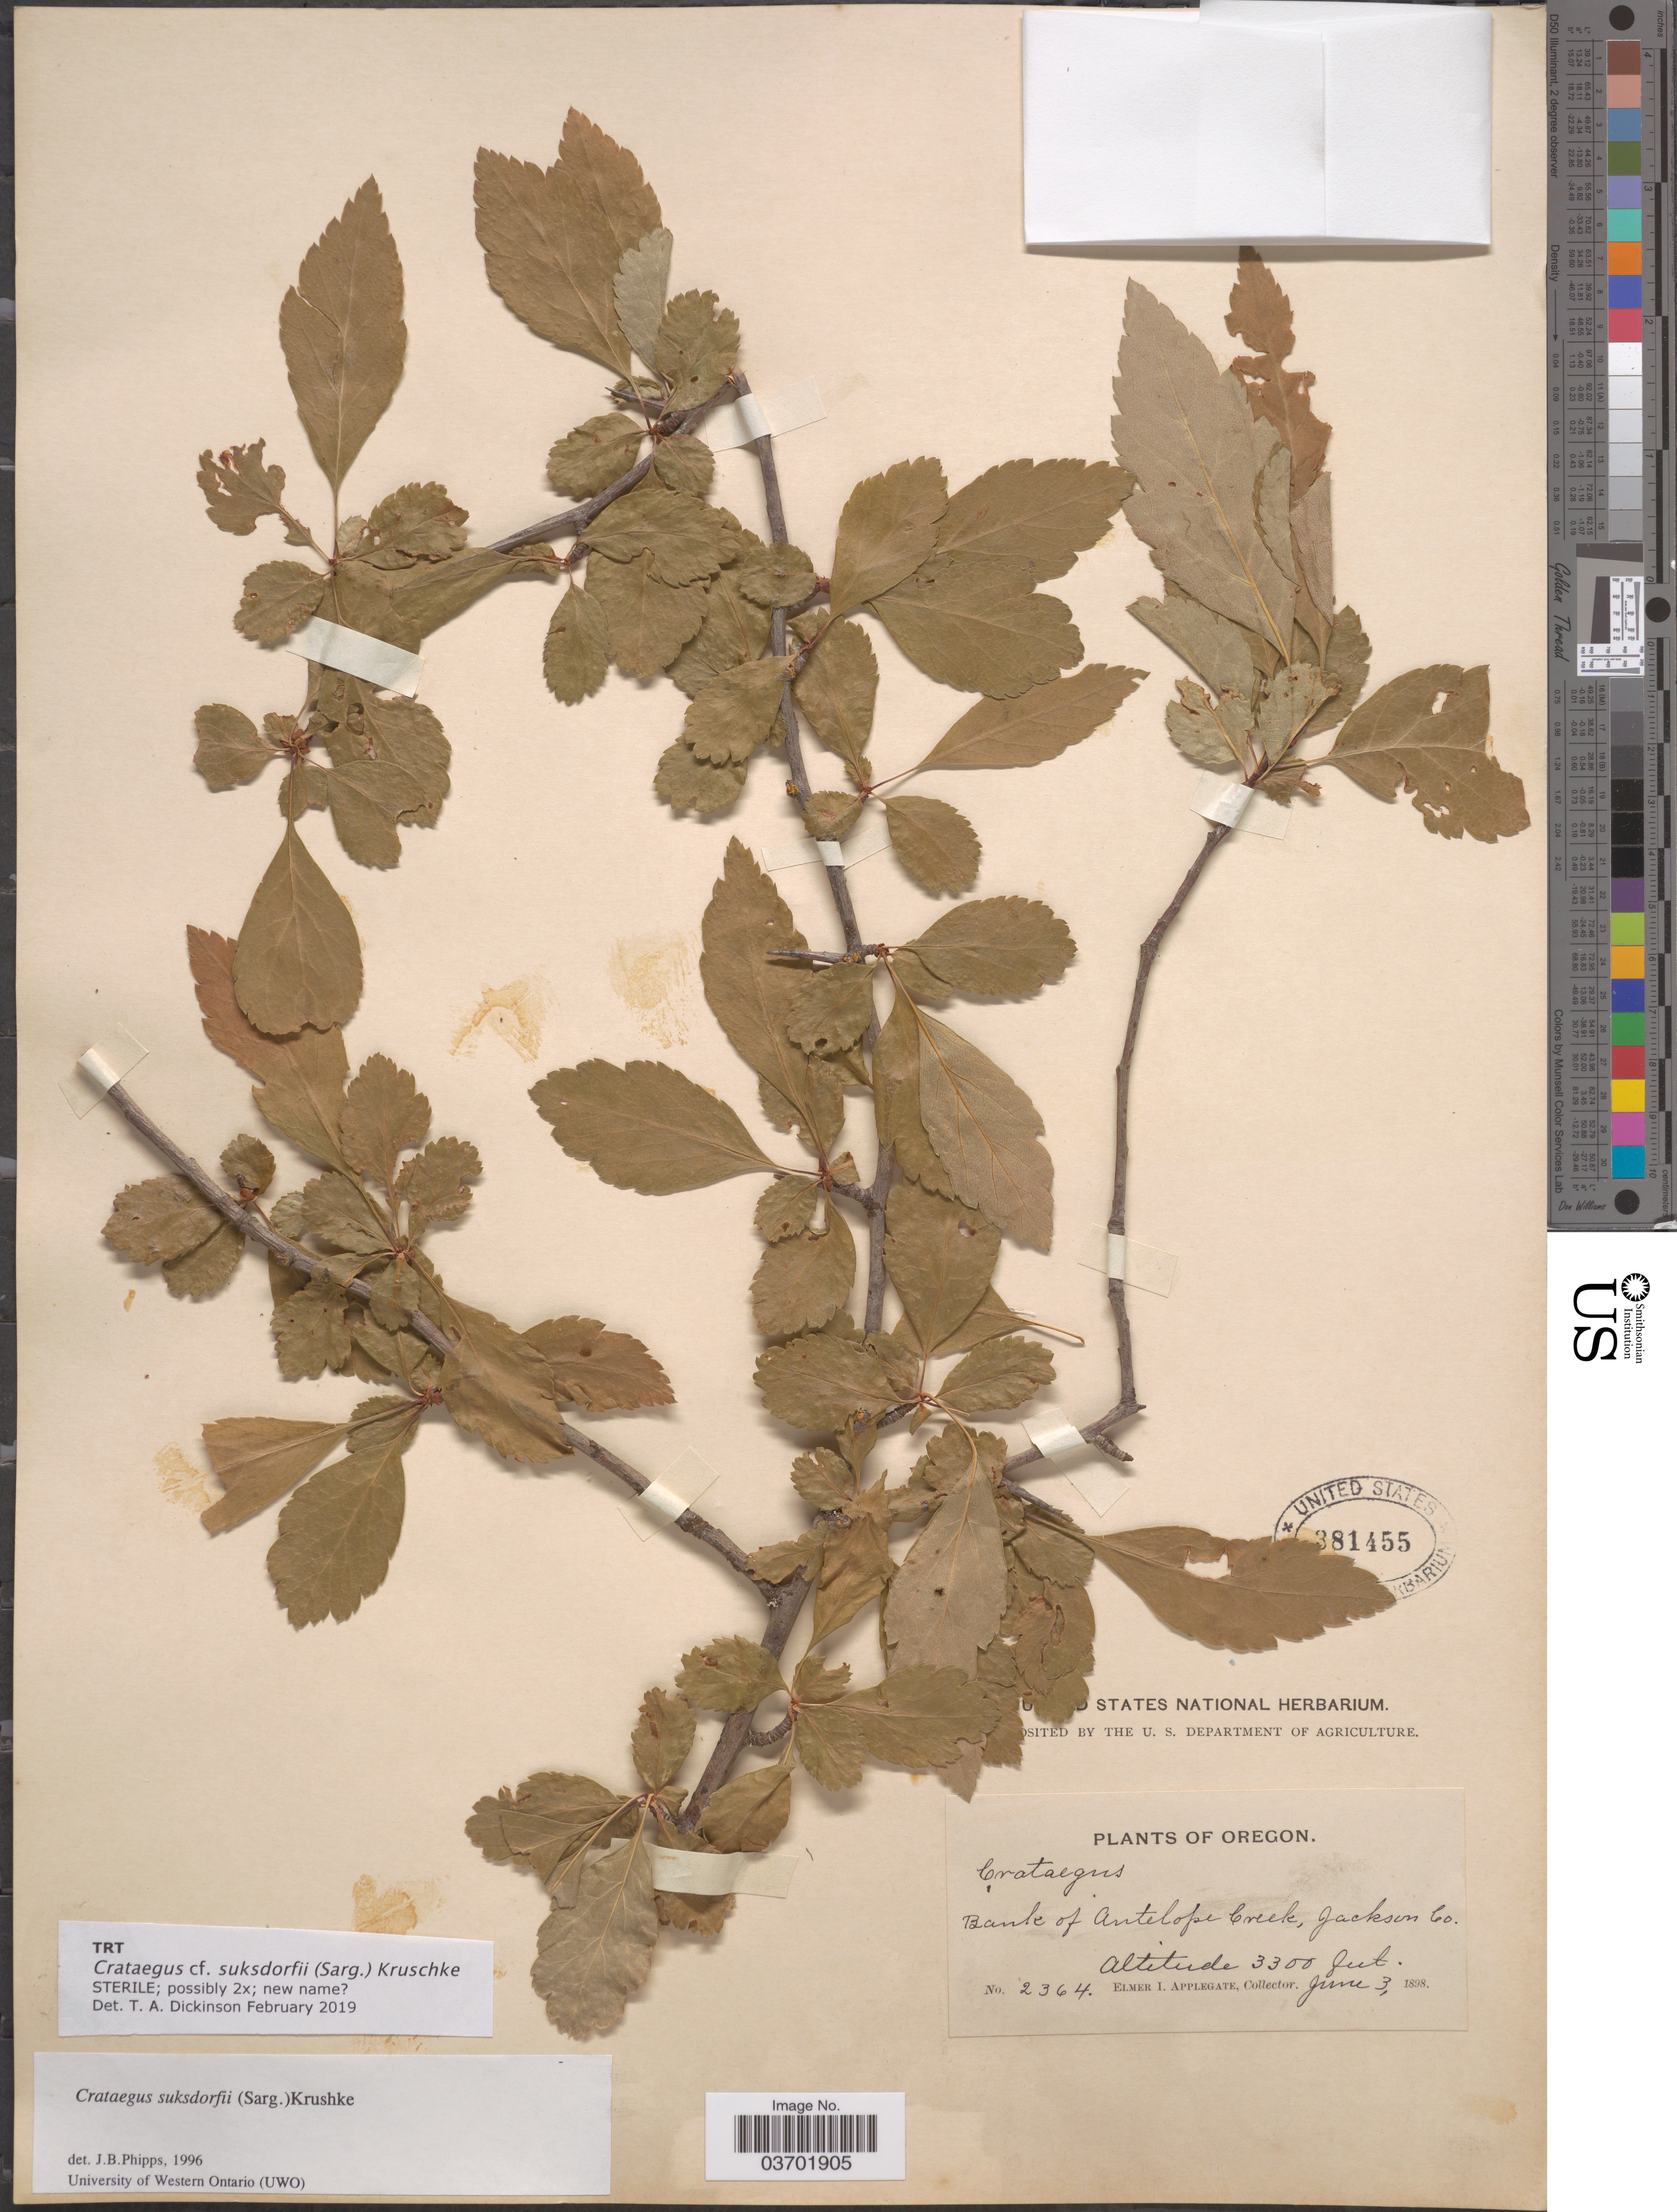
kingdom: Plantae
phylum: Tracheophyta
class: Magnoliopsida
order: Rosales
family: Rosaceae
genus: Crataegus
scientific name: Crataegus suksdorfii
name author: (Sarg.) Kruschke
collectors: E. I. Applegate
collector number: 2364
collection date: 1898-06-03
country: United States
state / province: Oregon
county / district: Jackson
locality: Bank of Antelope Creek, Jackson Co.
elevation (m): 1006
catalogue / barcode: US 381455